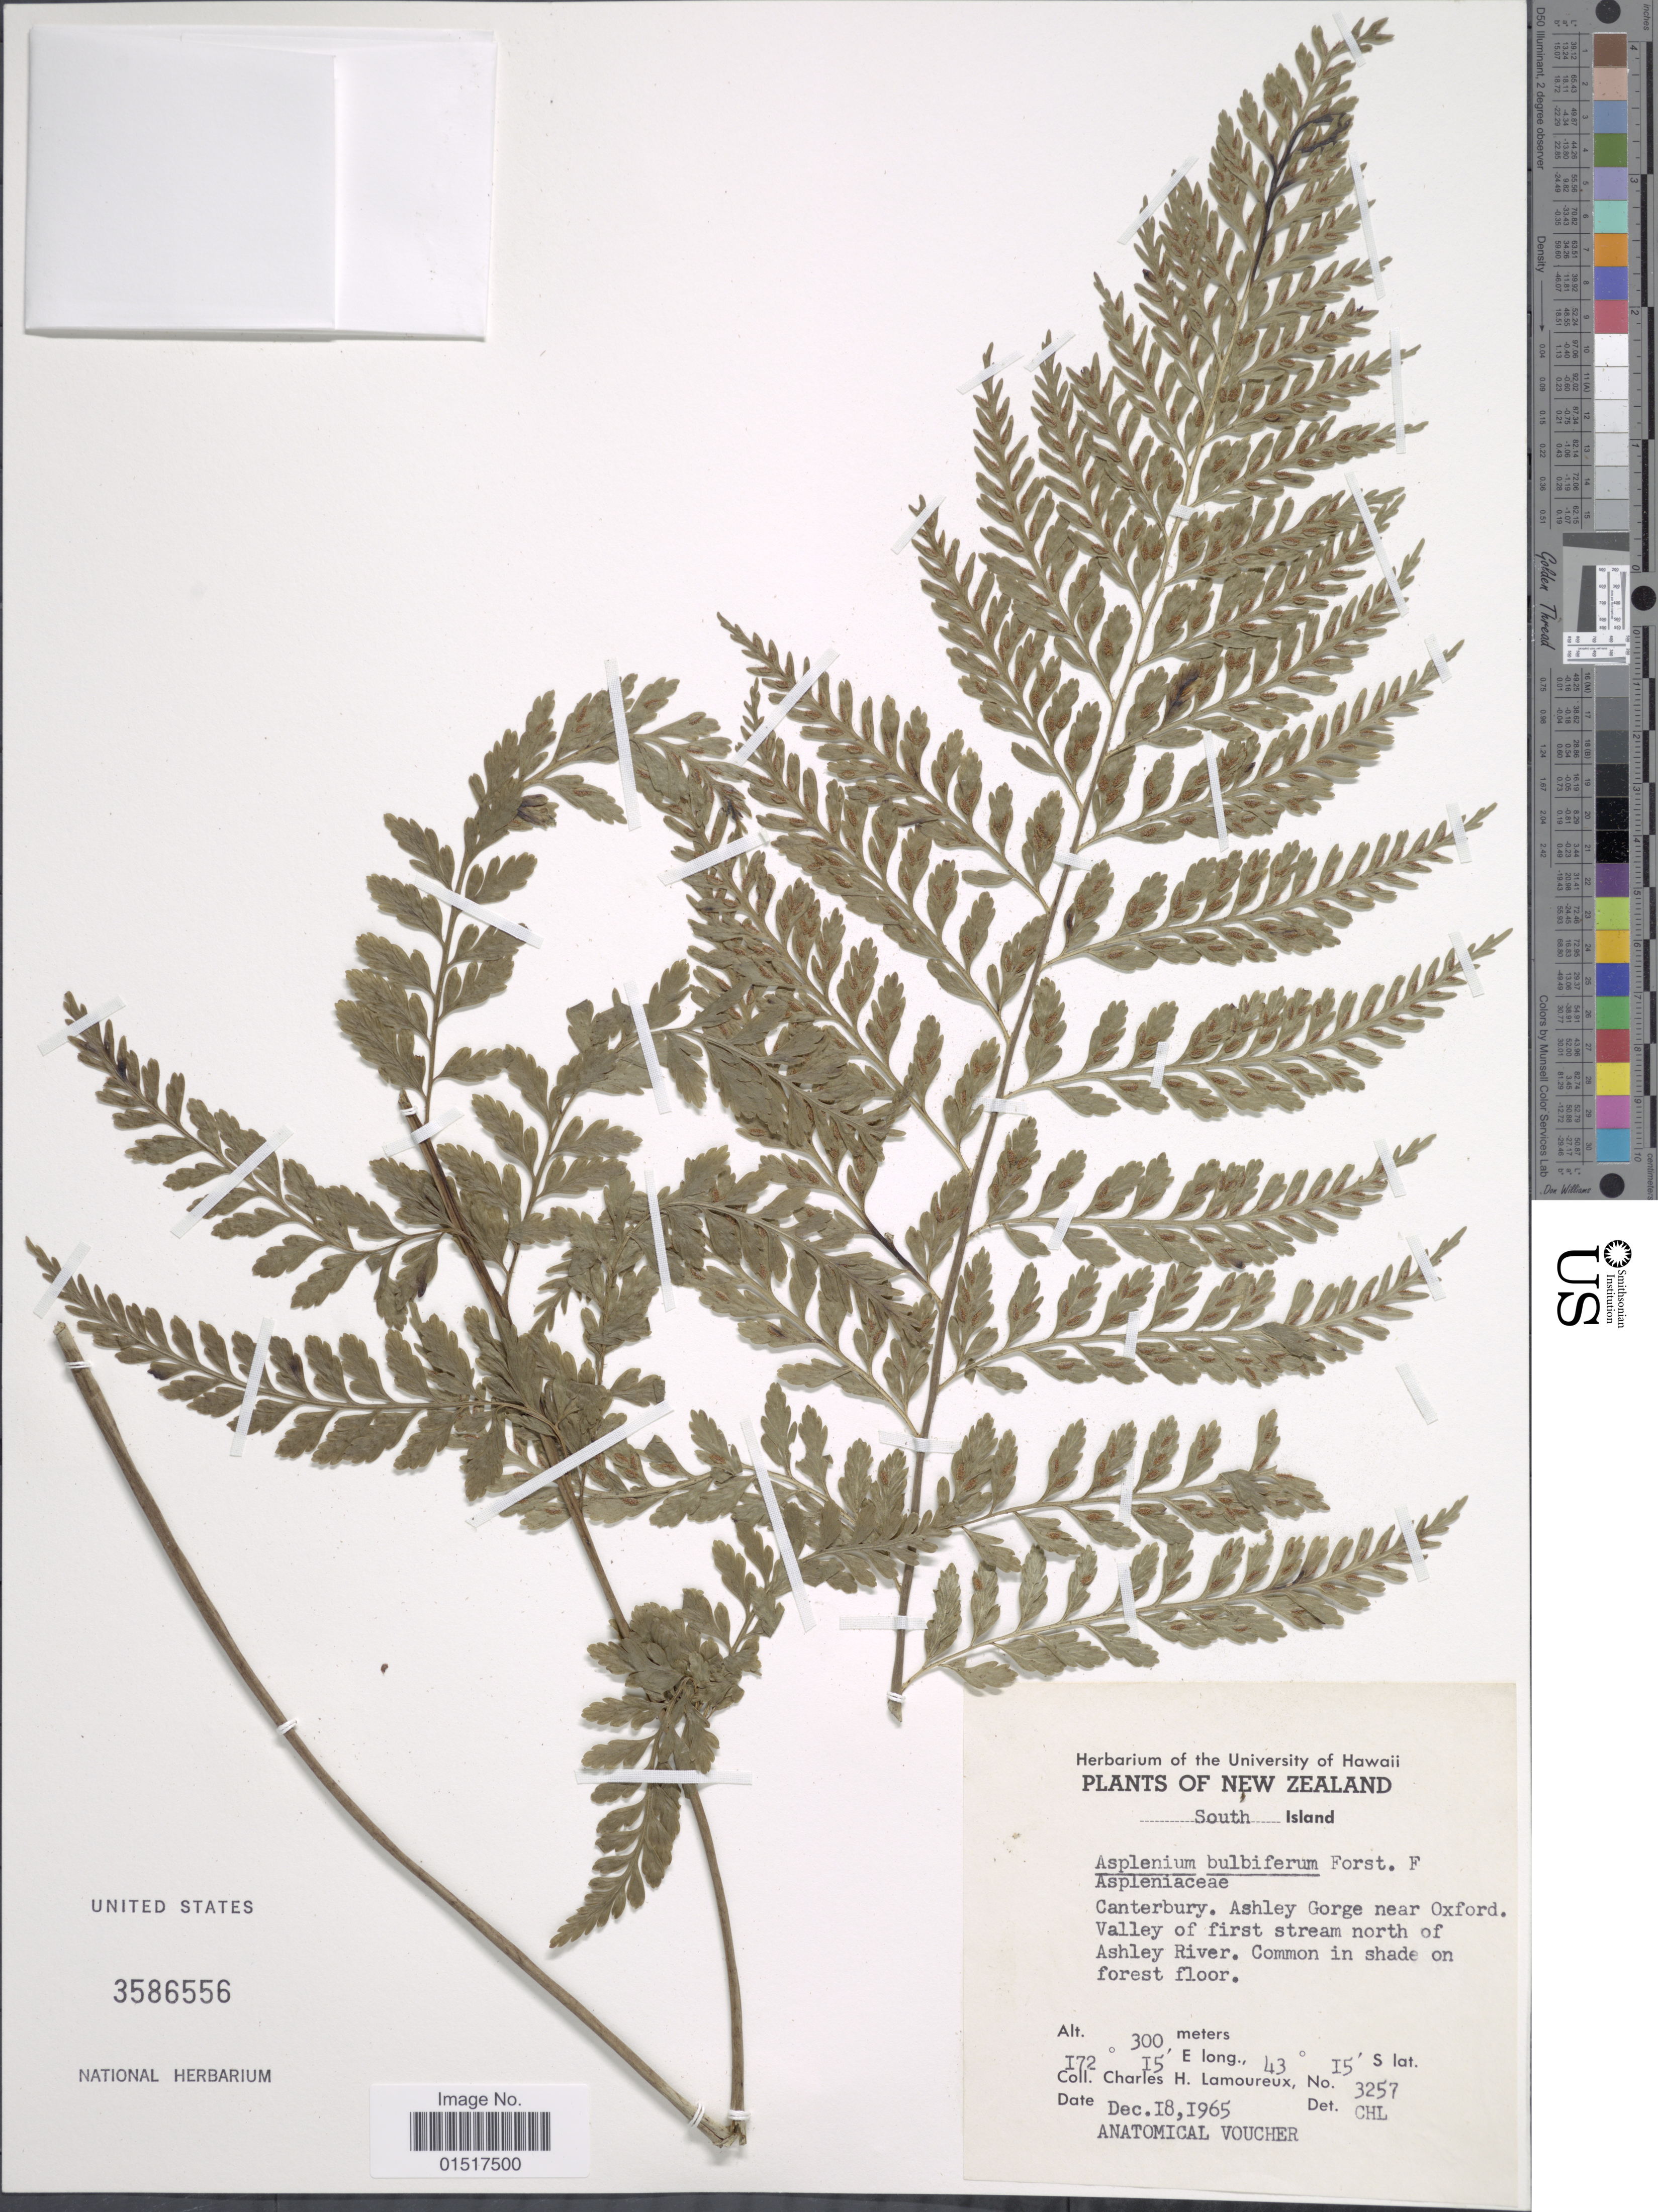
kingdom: Plantae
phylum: Tracheophyta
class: Polypodiopsida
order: Polypodiales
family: Aspleniaceae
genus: Asplenium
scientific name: Asplenium bulbiferum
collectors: C. H. Lamoureux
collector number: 3257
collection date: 1965-12-18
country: New Zealand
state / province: Canterbury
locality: South Island. Canterbury. Ashley Gorge near Oxford. Valley of first stream north of Ashley River.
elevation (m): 300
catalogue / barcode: US 3586556